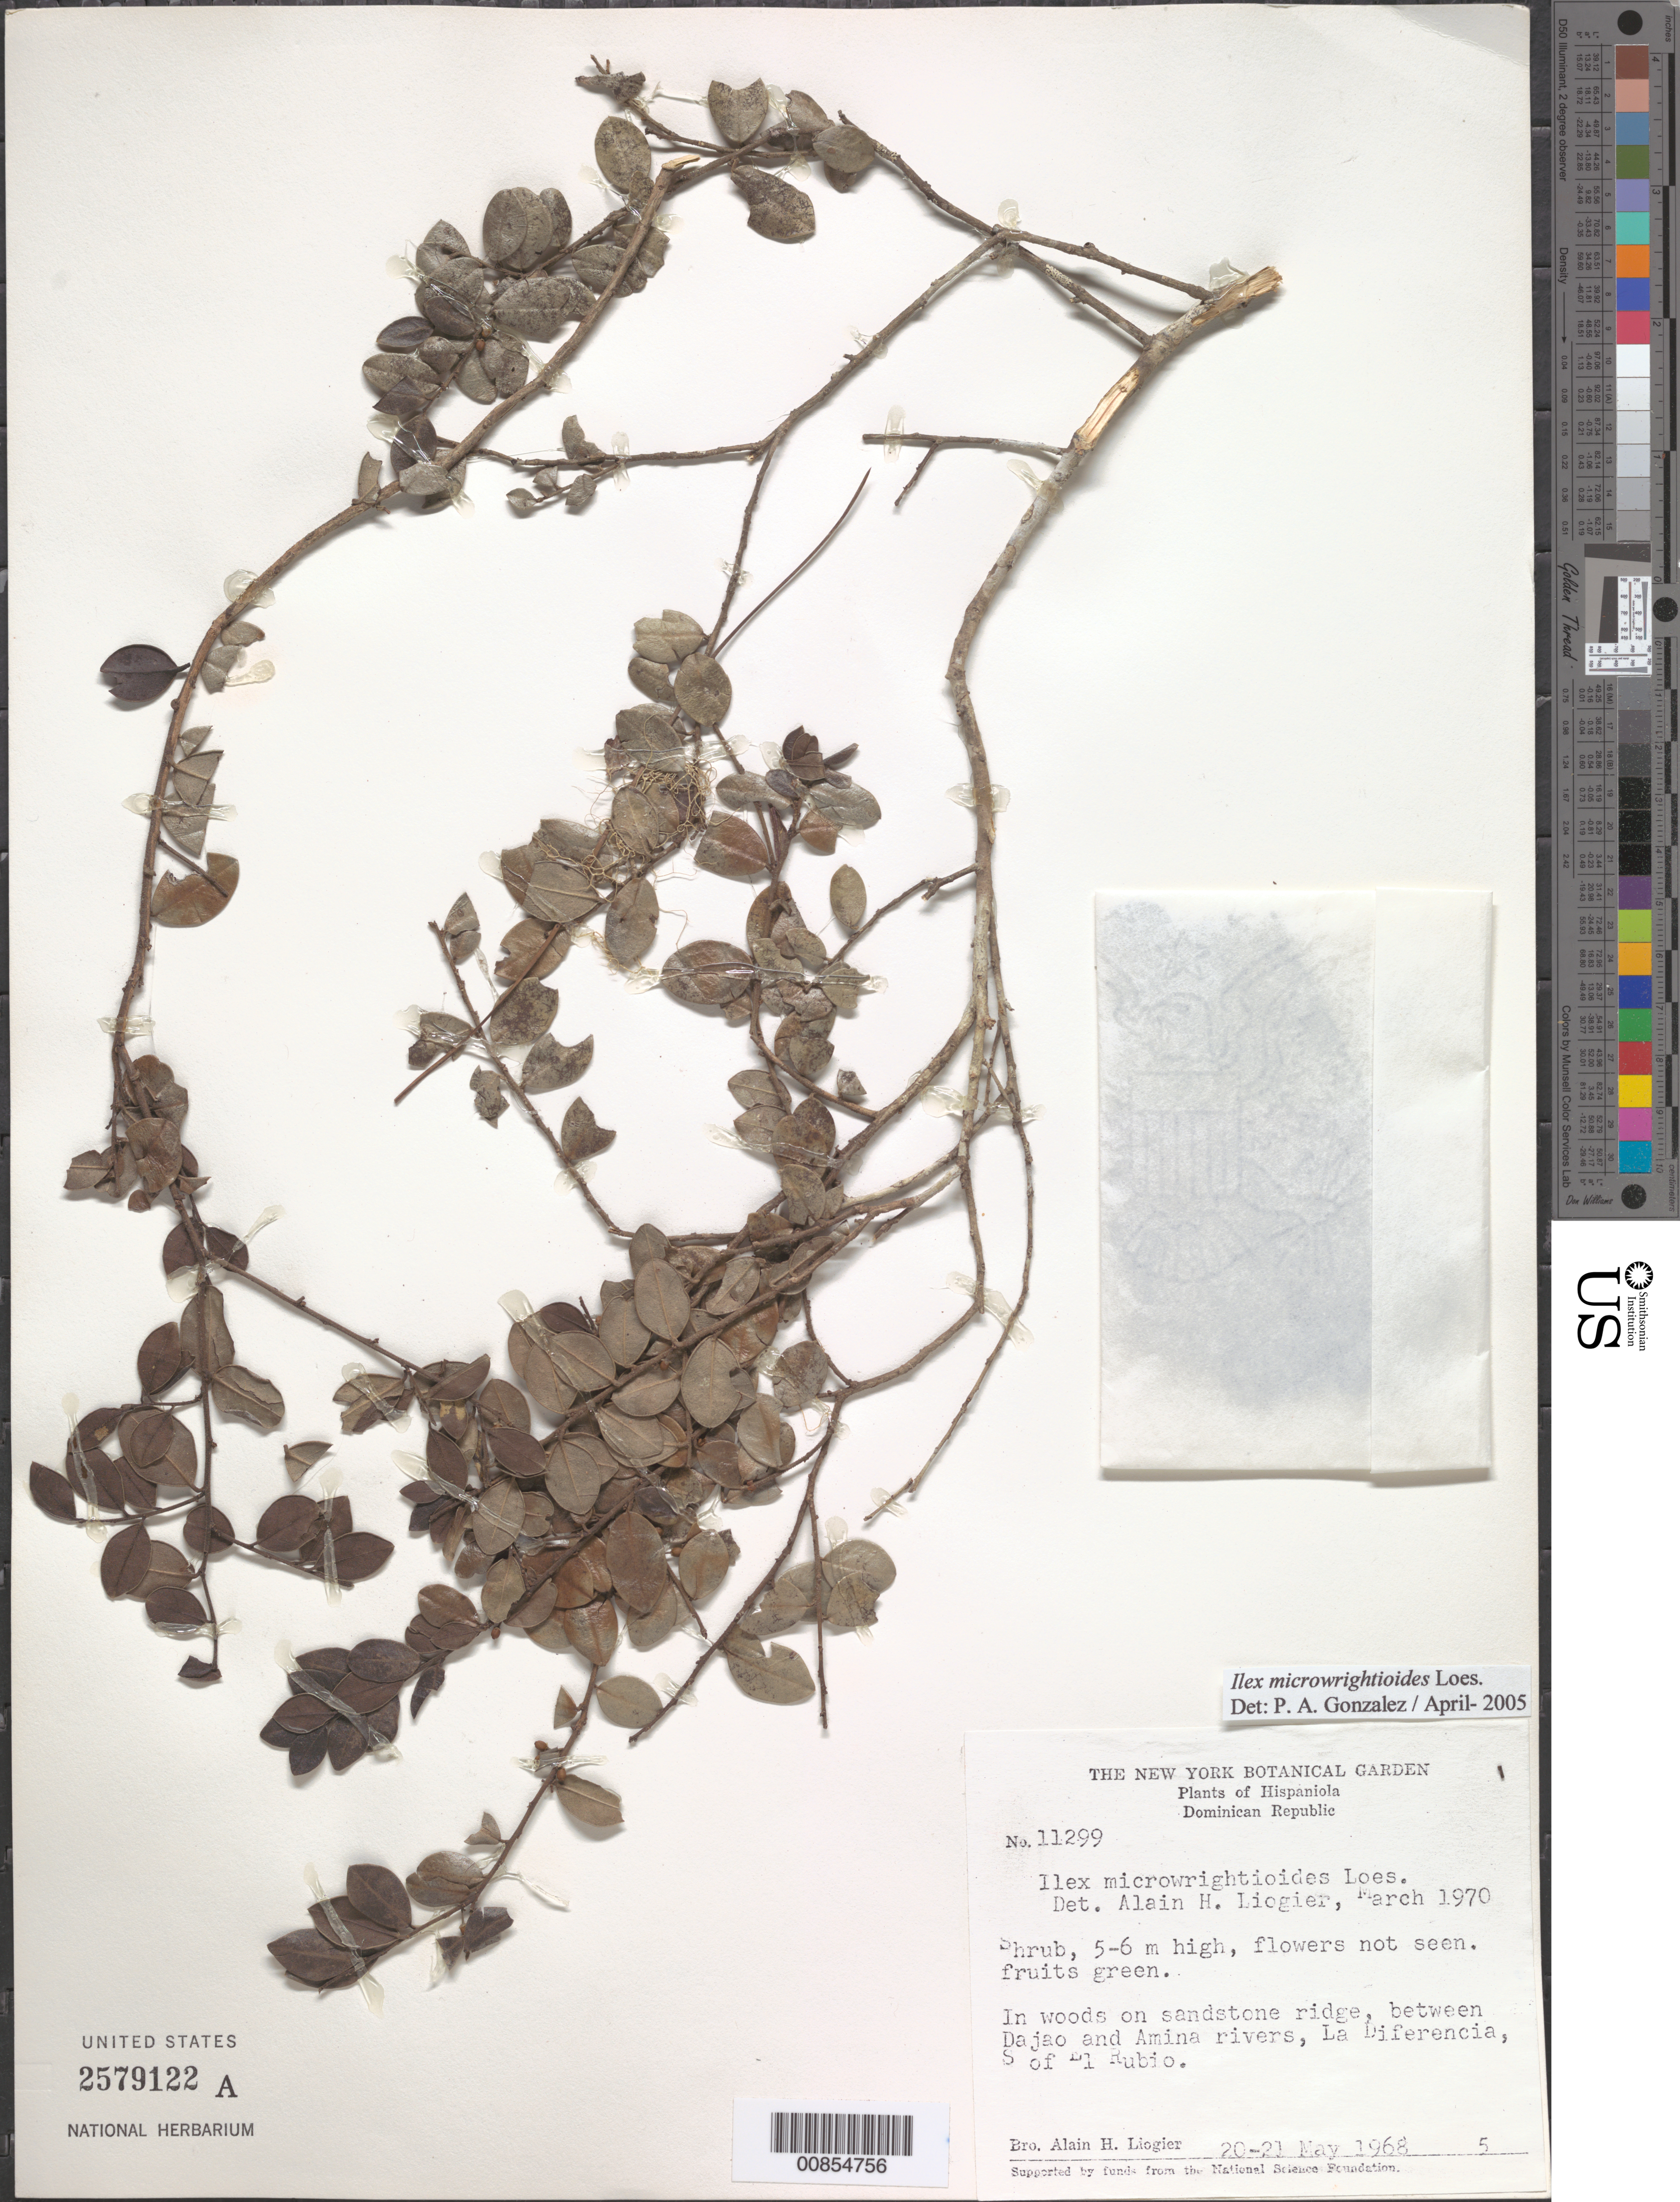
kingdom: Plantae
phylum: Tracheophyta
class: Magnoliopsida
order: Aquifoliales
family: Aquifoliaceae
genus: Ilex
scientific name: Ilex microwrightioides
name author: Loes. in Urb.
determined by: González, P. A.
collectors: A. H. Liogier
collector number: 11299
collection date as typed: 20 May 1968 to 21 May 1968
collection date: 1968-05-20/1968-05-21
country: Dominican Republic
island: Hispaniola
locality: Between Dajao and Amina rivers, La Diferencia, S of El Rubio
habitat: In woods on sandstone ridge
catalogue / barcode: US 2579122